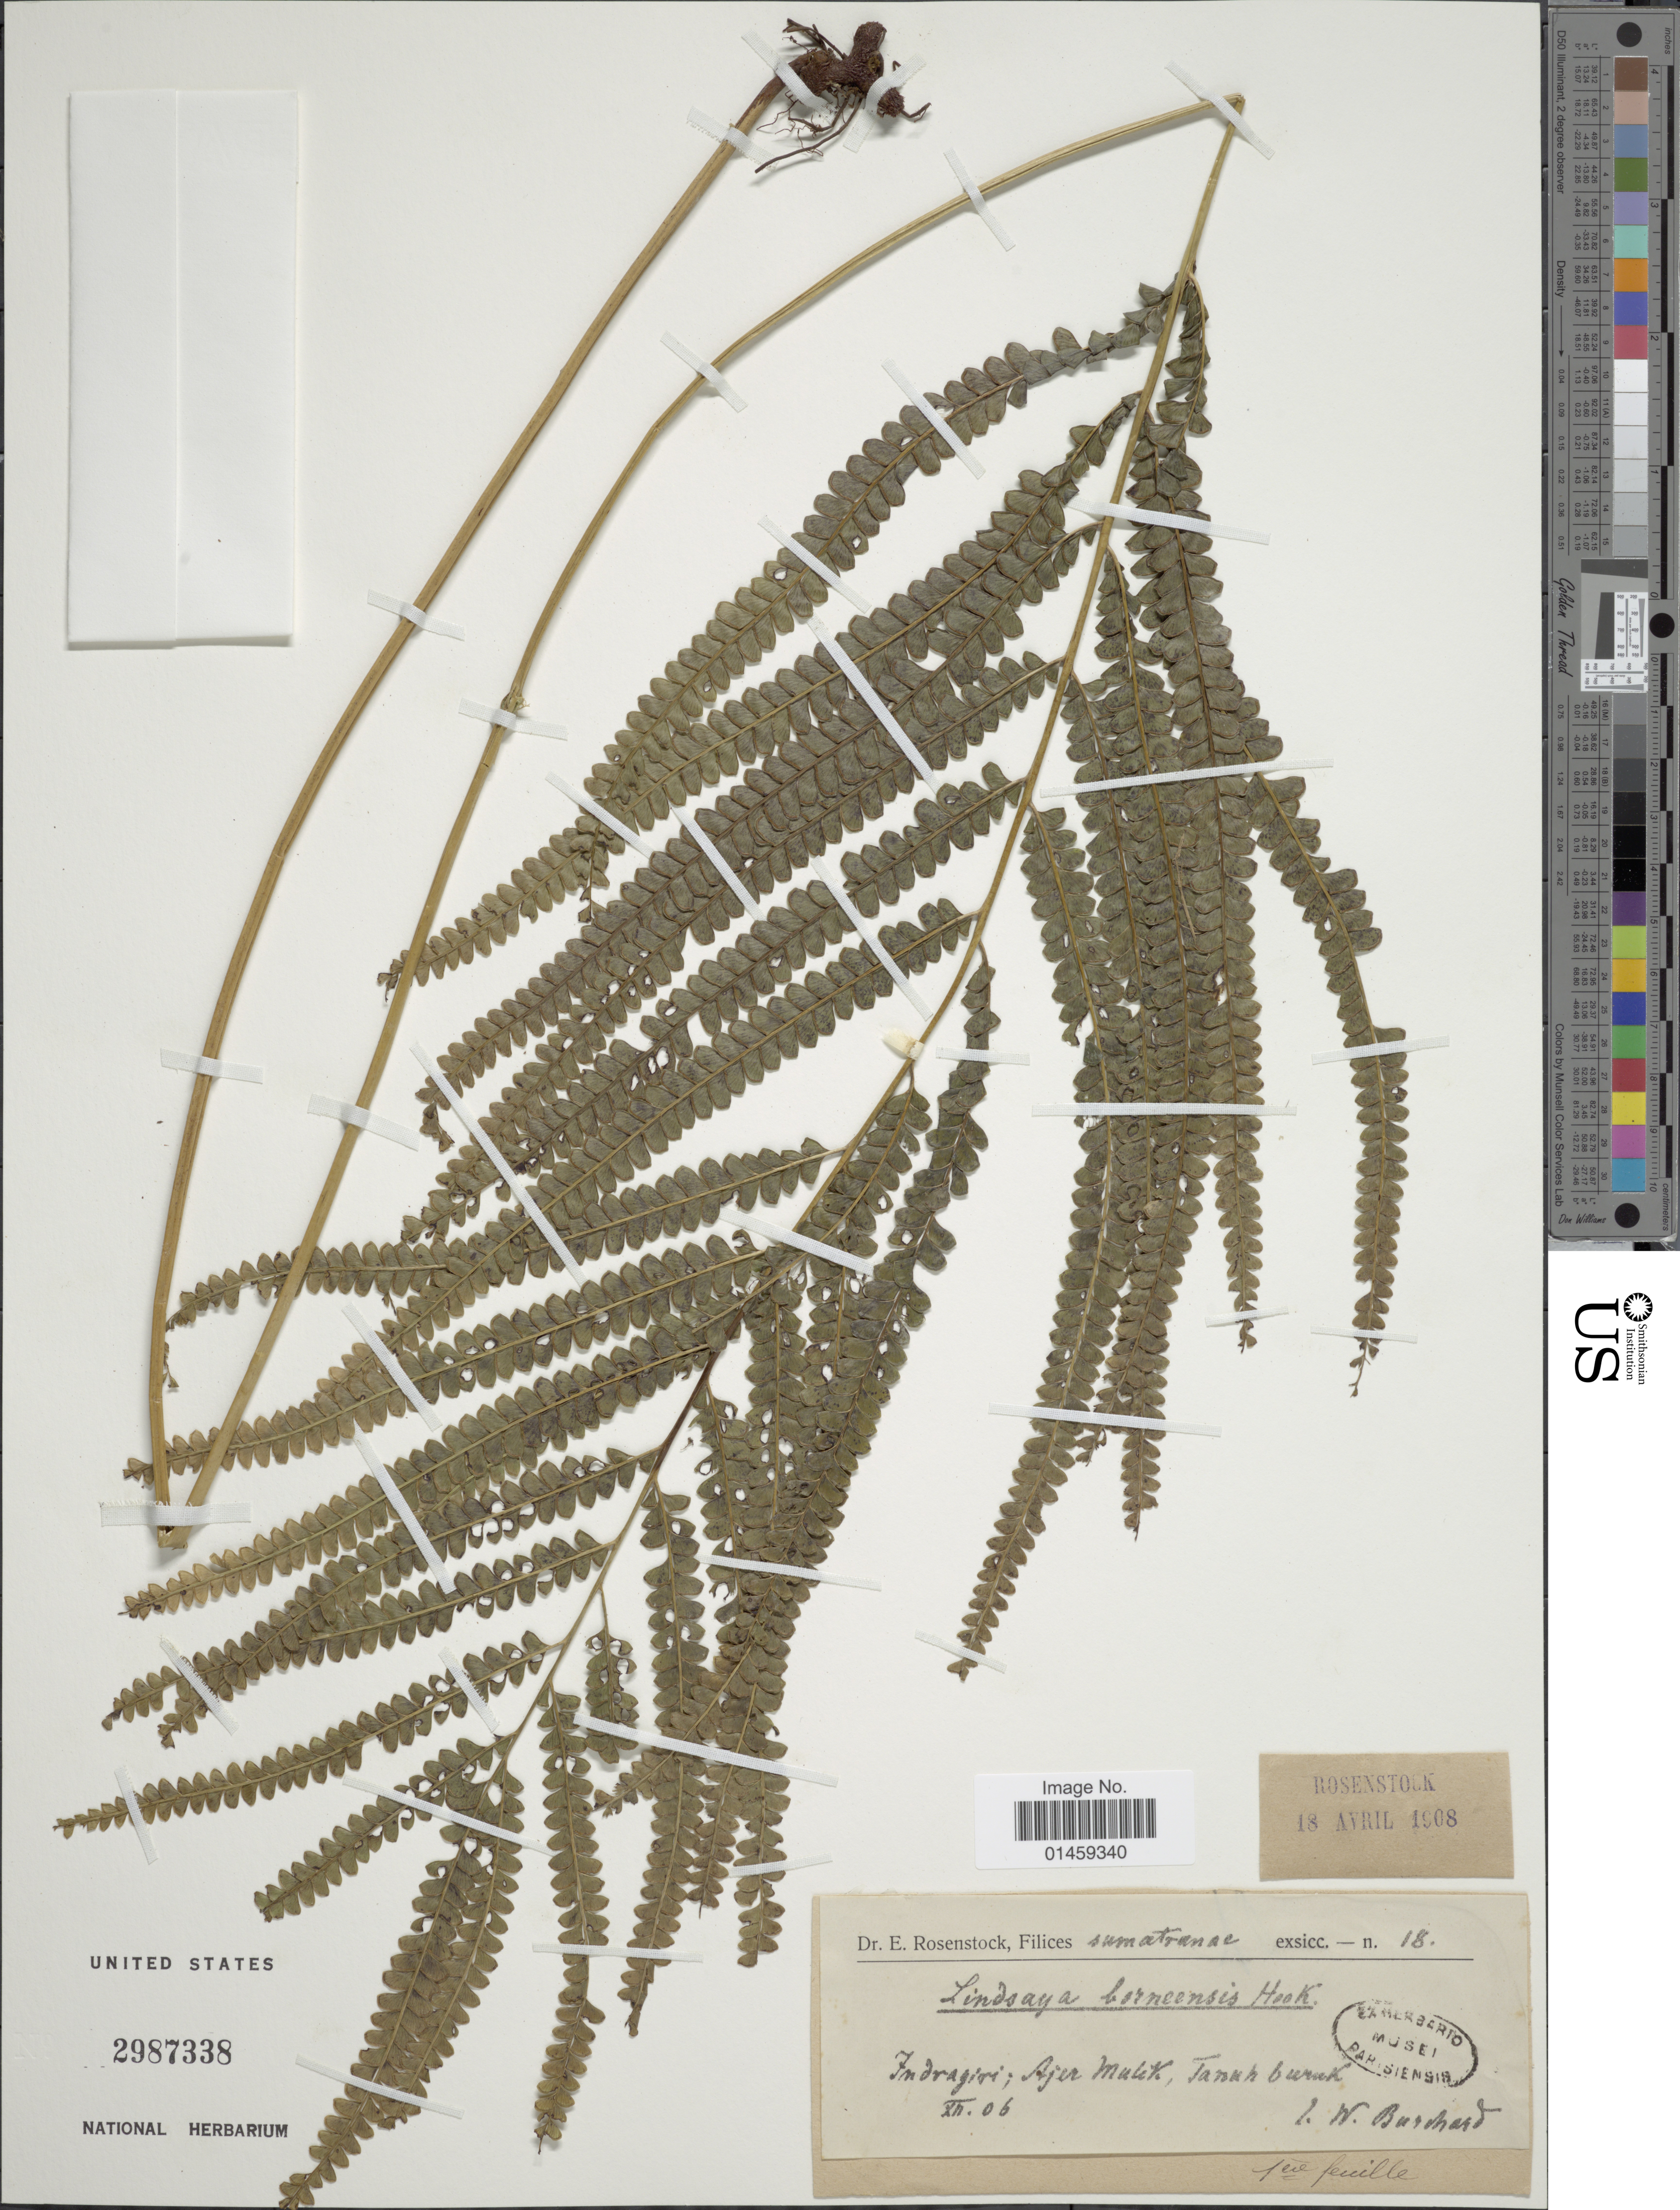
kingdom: Plantae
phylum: Tracheophyta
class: Polypodiopsida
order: Polypodiales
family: Lindsaeaceae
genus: Lindsaea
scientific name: Lindsaea borneensis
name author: Hook.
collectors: I. Burchard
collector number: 18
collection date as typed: Transcribed d/m/y: /12/6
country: Indonesia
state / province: Sumatra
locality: Filices sumatranae. Indragiri; Ajer Mulik, Tanuh buruk. [interpreted]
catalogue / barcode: US 2987338